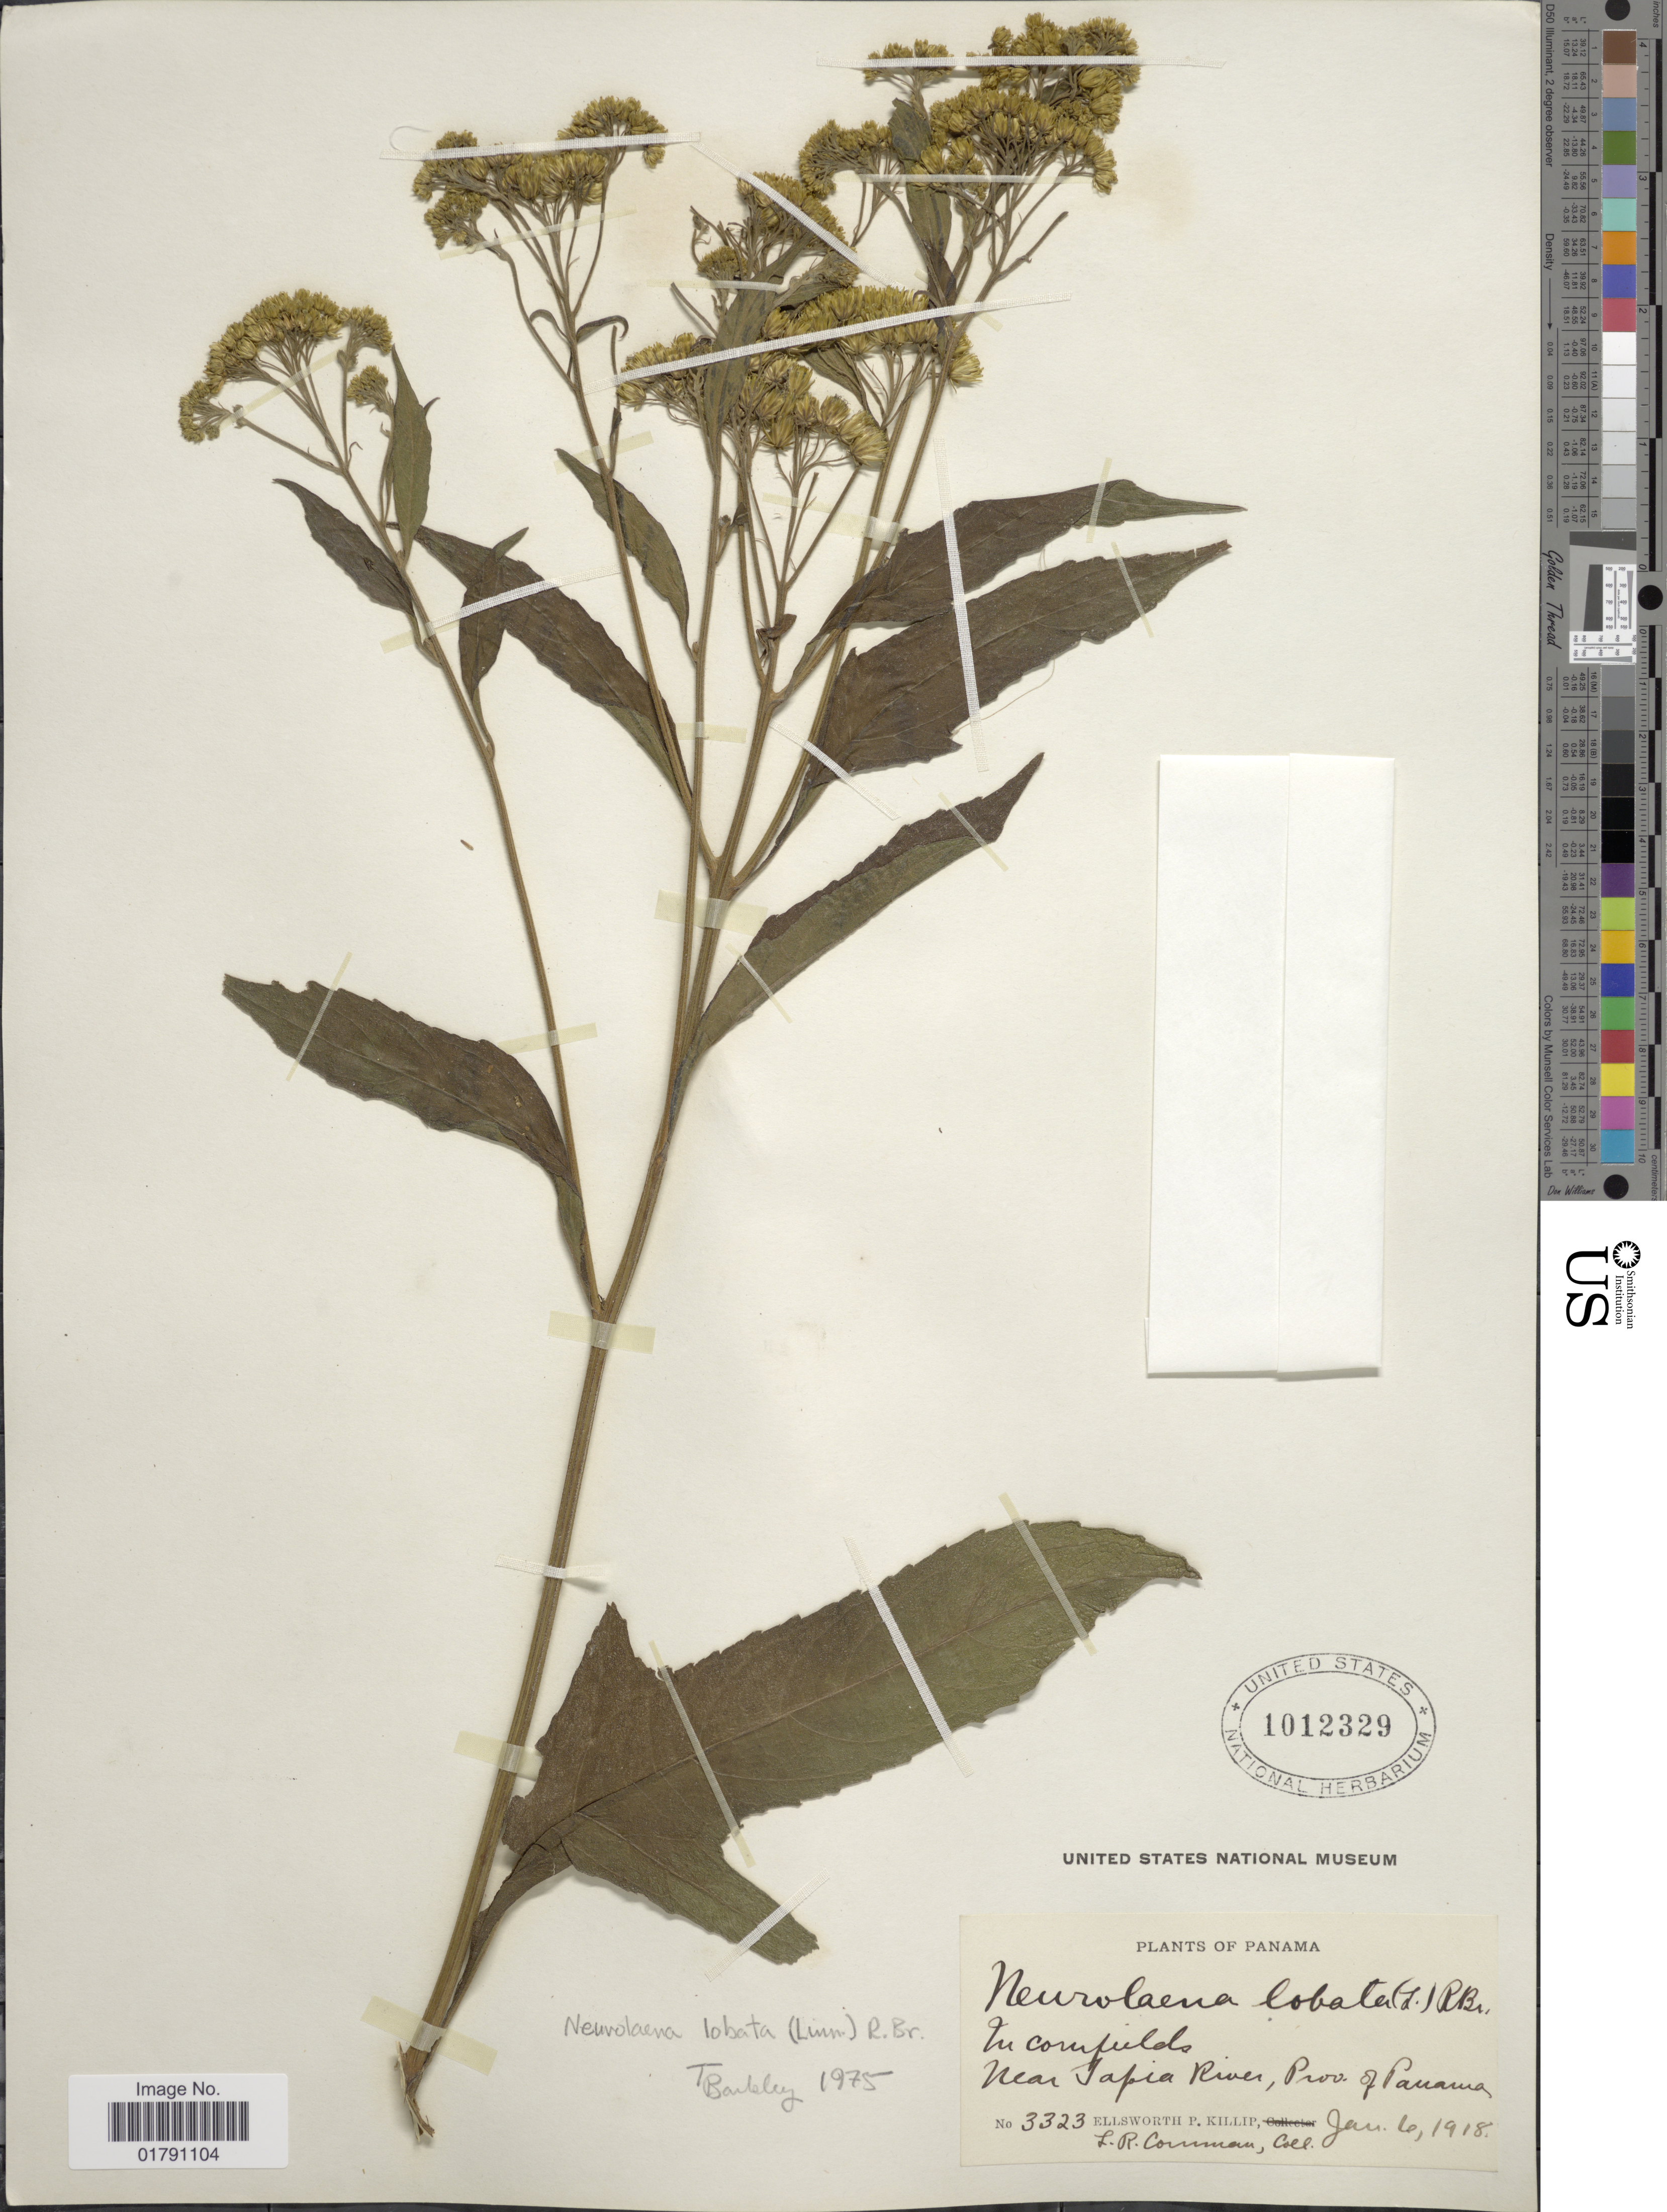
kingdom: Plantae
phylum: Tracheophyta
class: Magnoliopsida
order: Asterales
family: Asteraceae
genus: Neurolaena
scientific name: Neurolaena lobata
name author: (L.) R. Br. ex Cass.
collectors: E. P. Killip & L. Cornman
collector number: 3323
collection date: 1918-01-06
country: Panama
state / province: Panamá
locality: Near Tapia River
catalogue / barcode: US 1012329